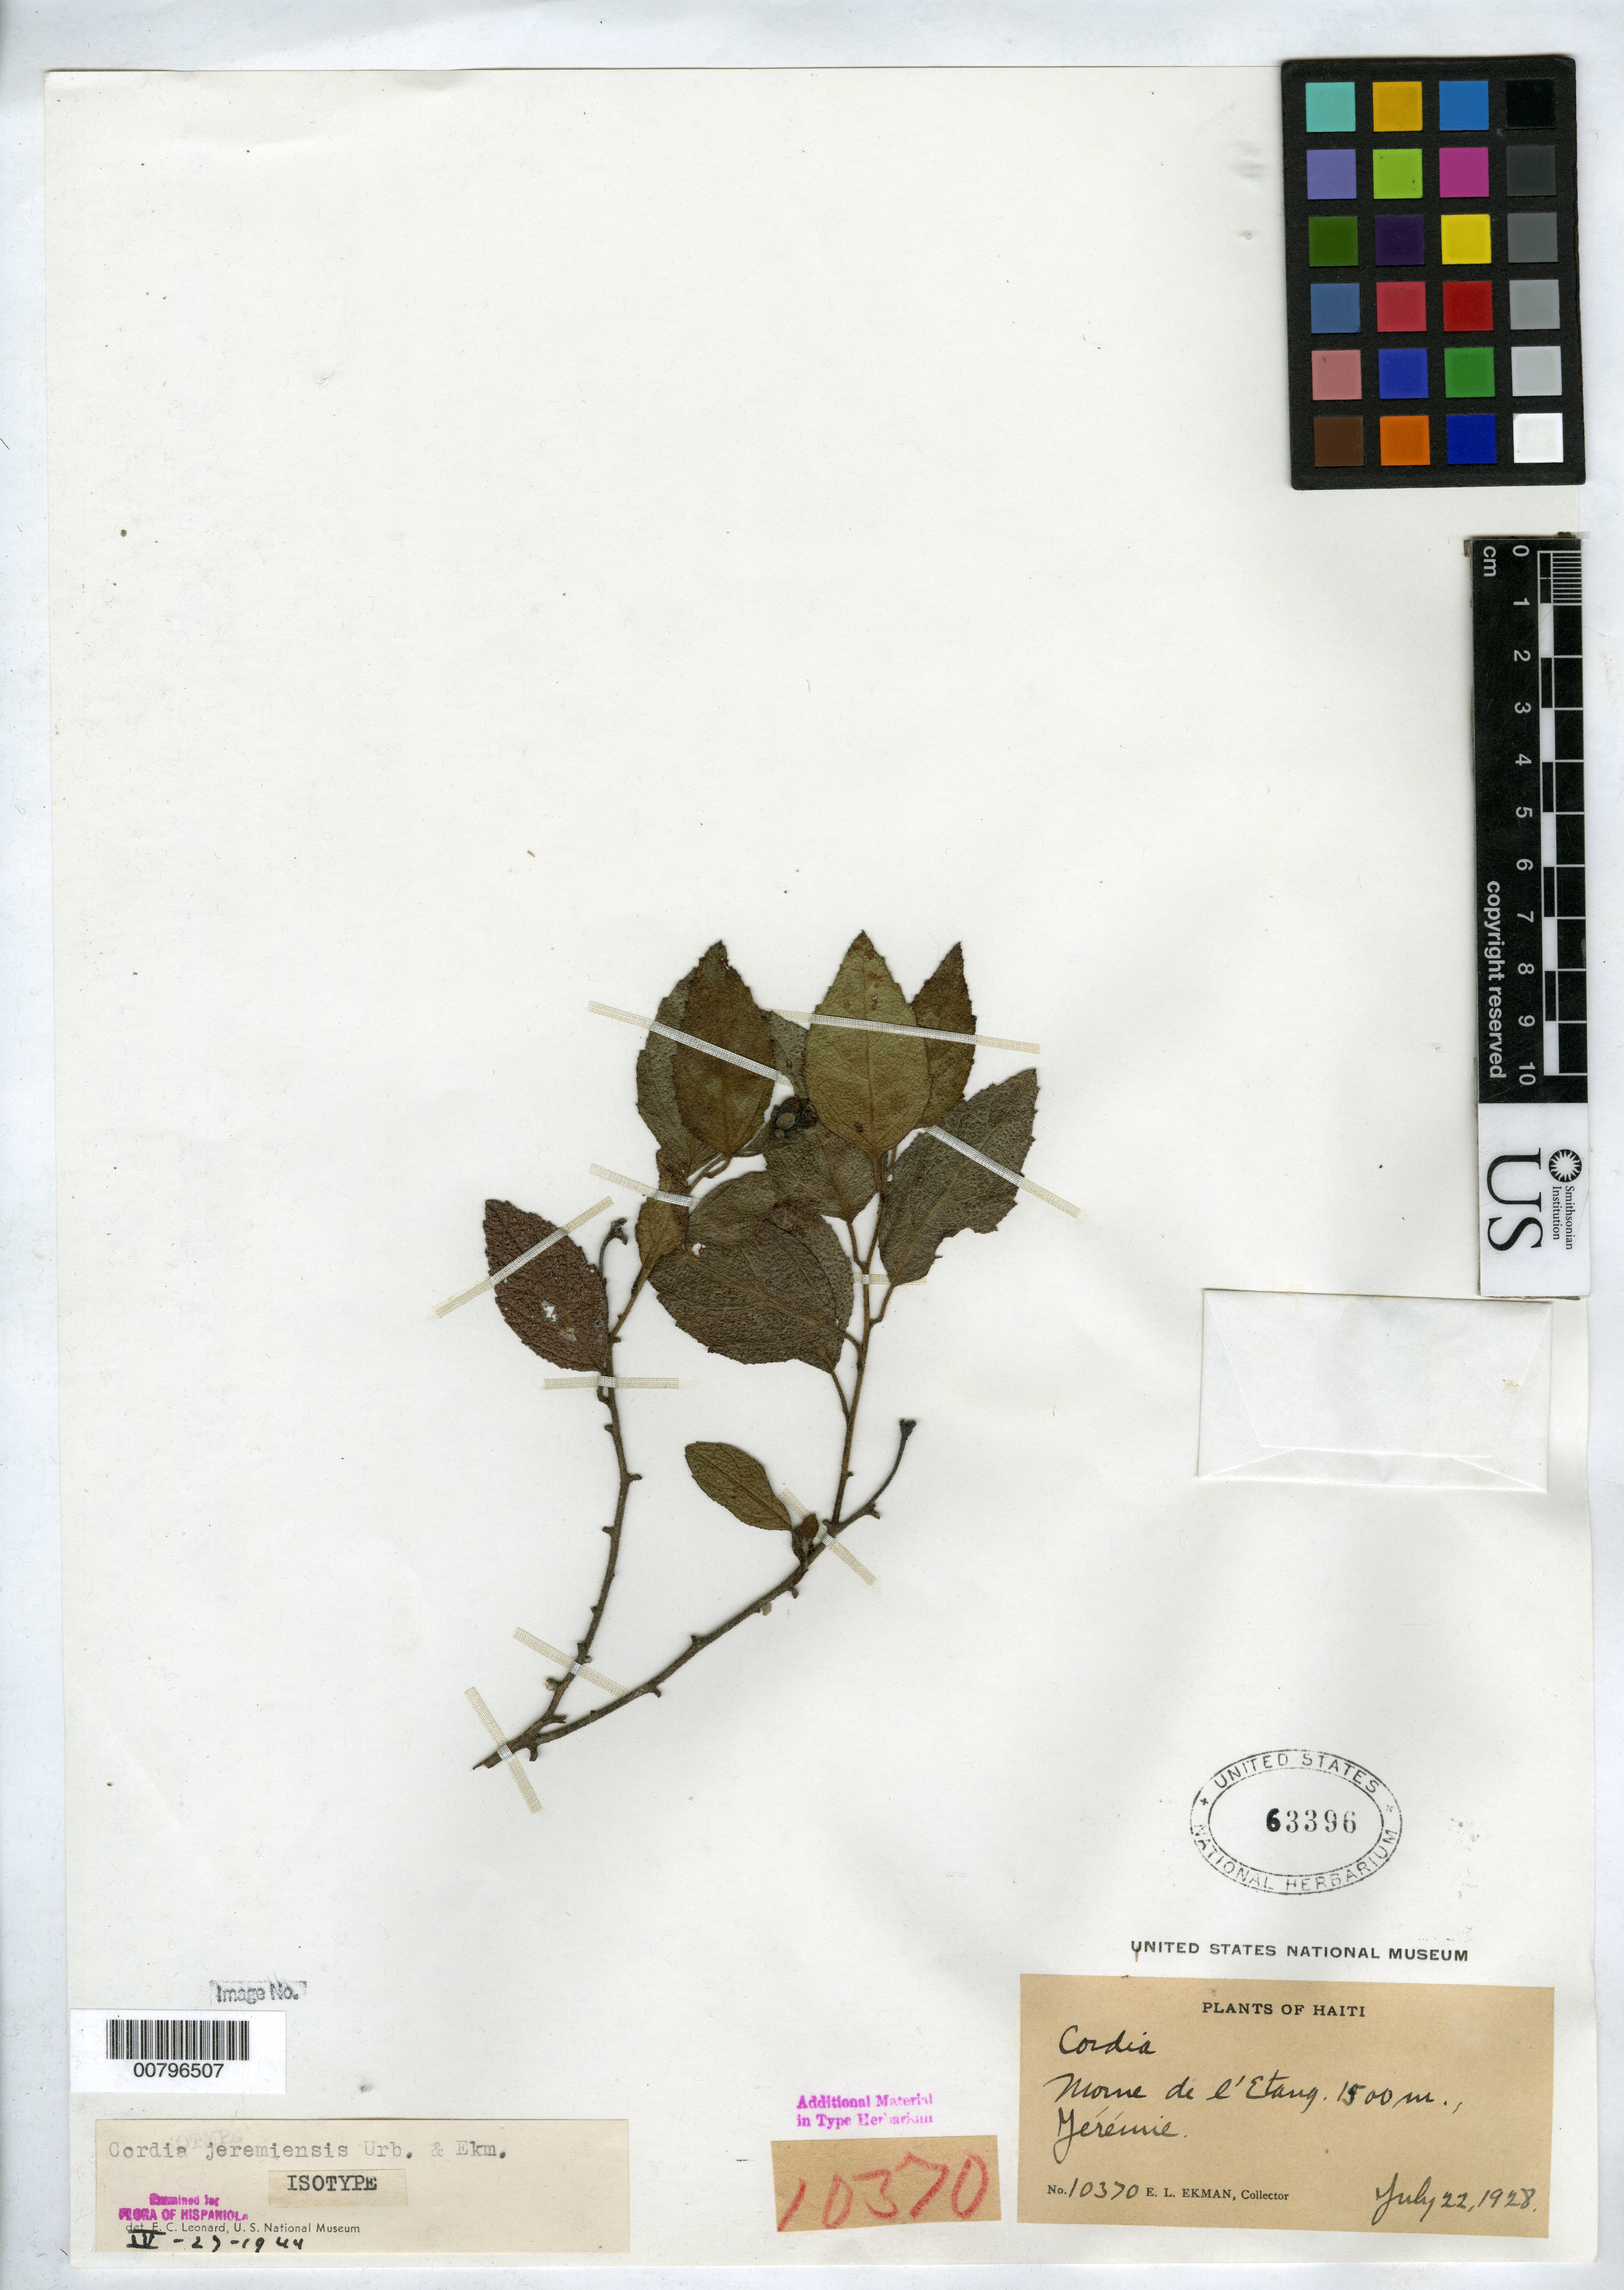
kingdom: Plantae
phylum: Tracheophyta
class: Magnoliopsida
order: Boraginales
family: Cordiaceae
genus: Cordia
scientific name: Cordia jeremiensis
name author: Urb. & Ekman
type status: Isotype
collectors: E. L. Ekman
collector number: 10370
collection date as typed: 22 Jul 1928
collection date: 1928-07-22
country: Haiti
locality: Jeremie, Morne de l 'Etang.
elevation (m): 1500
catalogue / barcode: US 63396